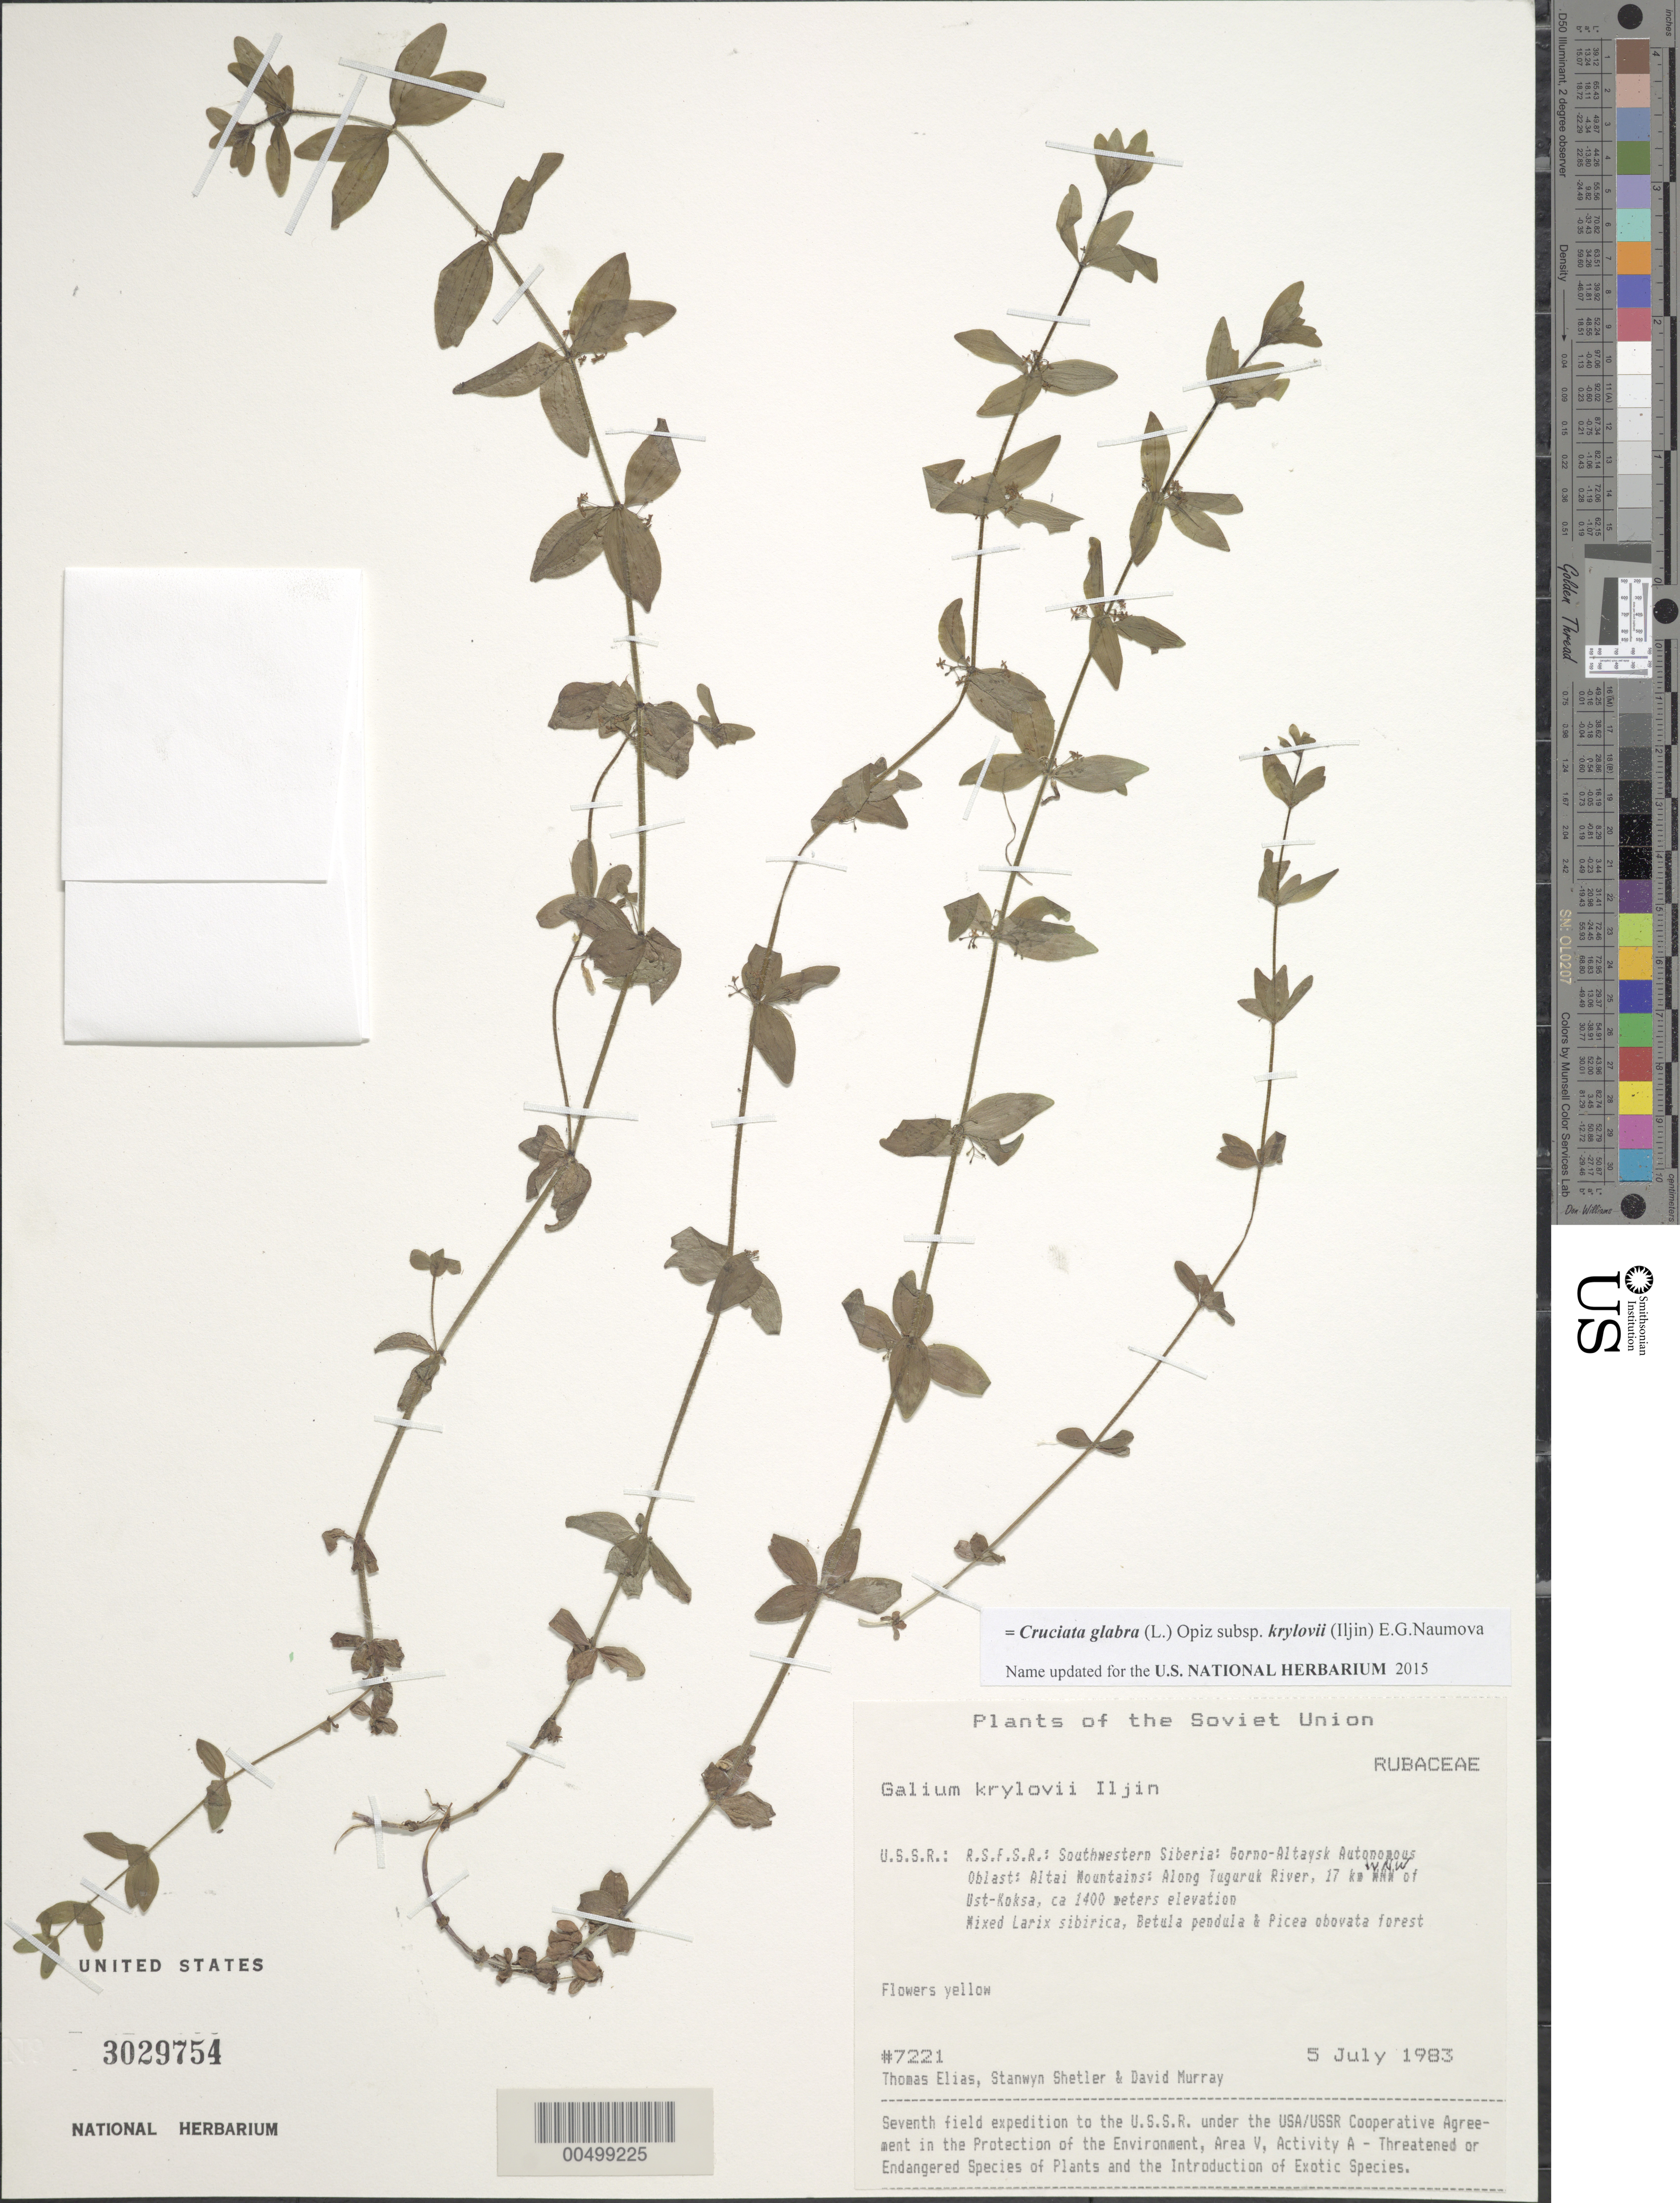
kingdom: Plantae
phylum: Tracheophyta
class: Magnoliopsida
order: Gentianales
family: Rubiaceae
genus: Galium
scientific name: Galium krylovii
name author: Iljin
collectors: T. Elias, S. Shetler & D. F. Murray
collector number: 7221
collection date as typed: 05 Jul 1983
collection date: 1983-07-05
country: Russian Federation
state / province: Altai Republic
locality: Altai Mountains, along Tuguruk River, 17 km WNW of Ust-Koksa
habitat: mixed Larix sibirica, Betula pendula and Picea obovata forest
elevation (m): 1400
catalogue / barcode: US 3029754